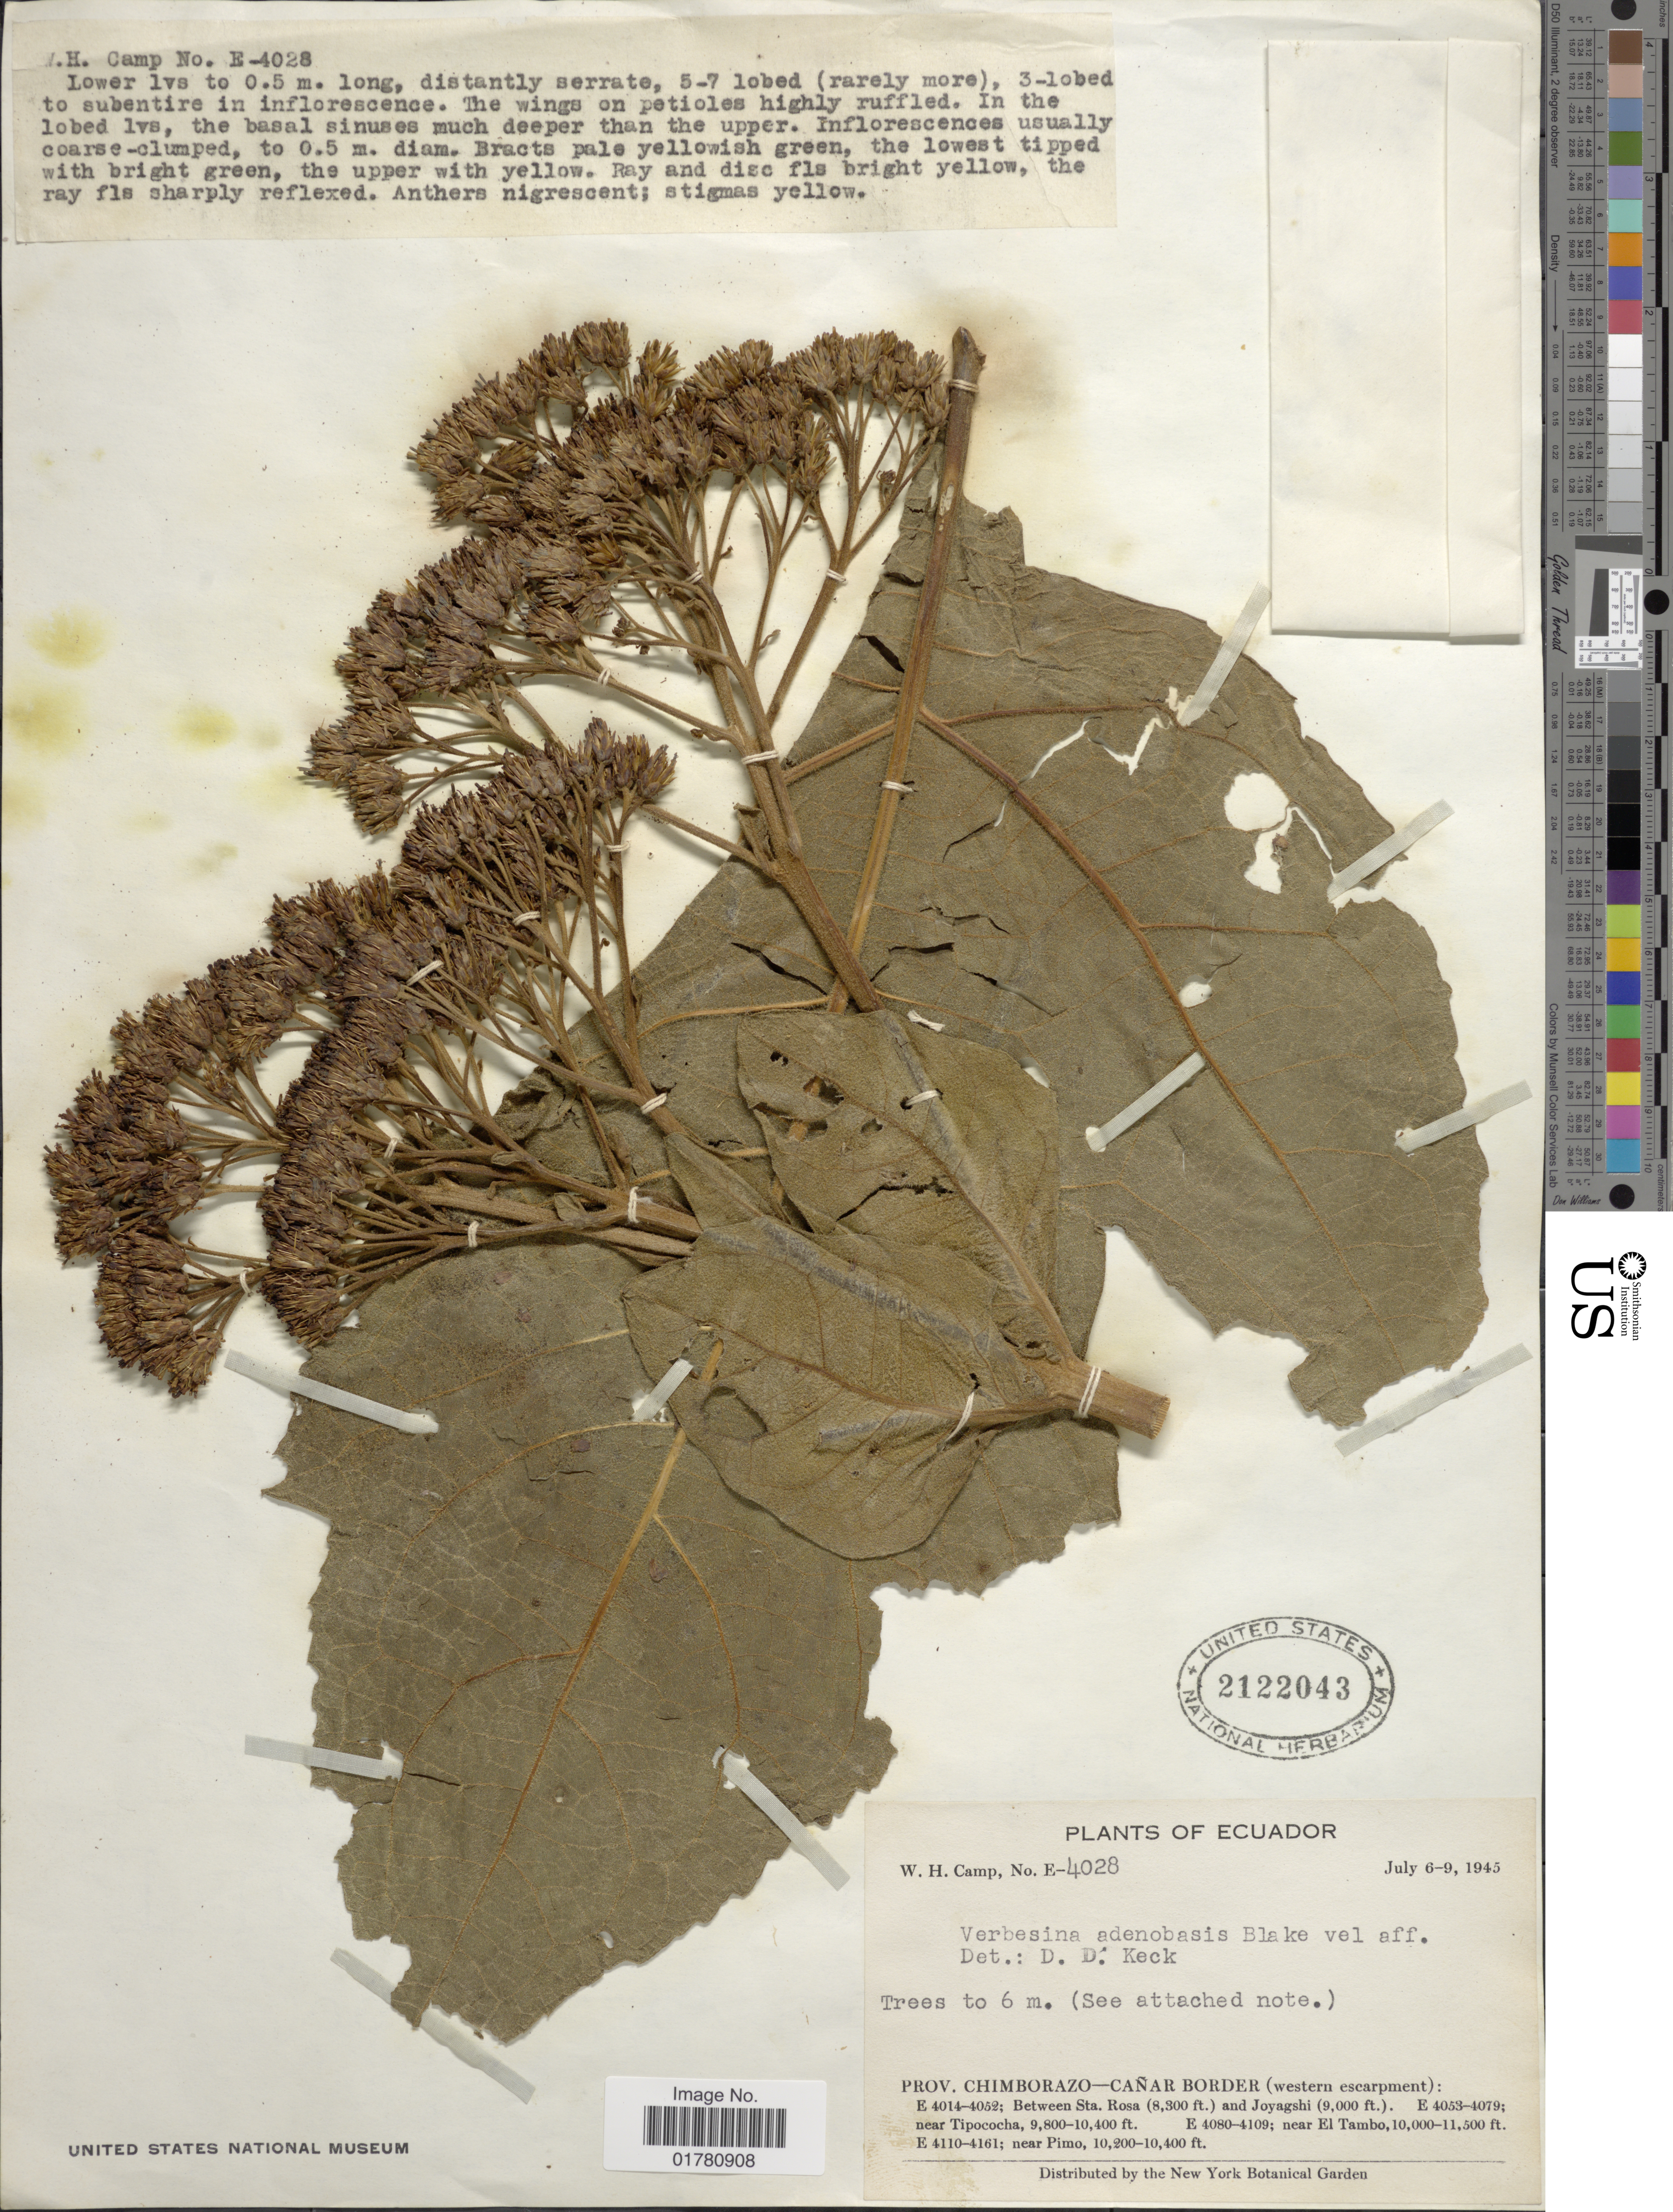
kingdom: Plantae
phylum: Tracheophyta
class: Magnoliopsida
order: Asterales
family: Asteraceae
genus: Verbesina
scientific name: Verbesina latisquama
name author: S.F. Blake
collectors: W. H. Camp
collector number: E-4028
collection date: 1945-07-06/1945-07-09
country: Ecuador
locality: Prov. Chimborazo-Cañar Border (western escarpment): Between Sta Rosa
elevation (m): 2530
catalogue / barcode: US 2122043